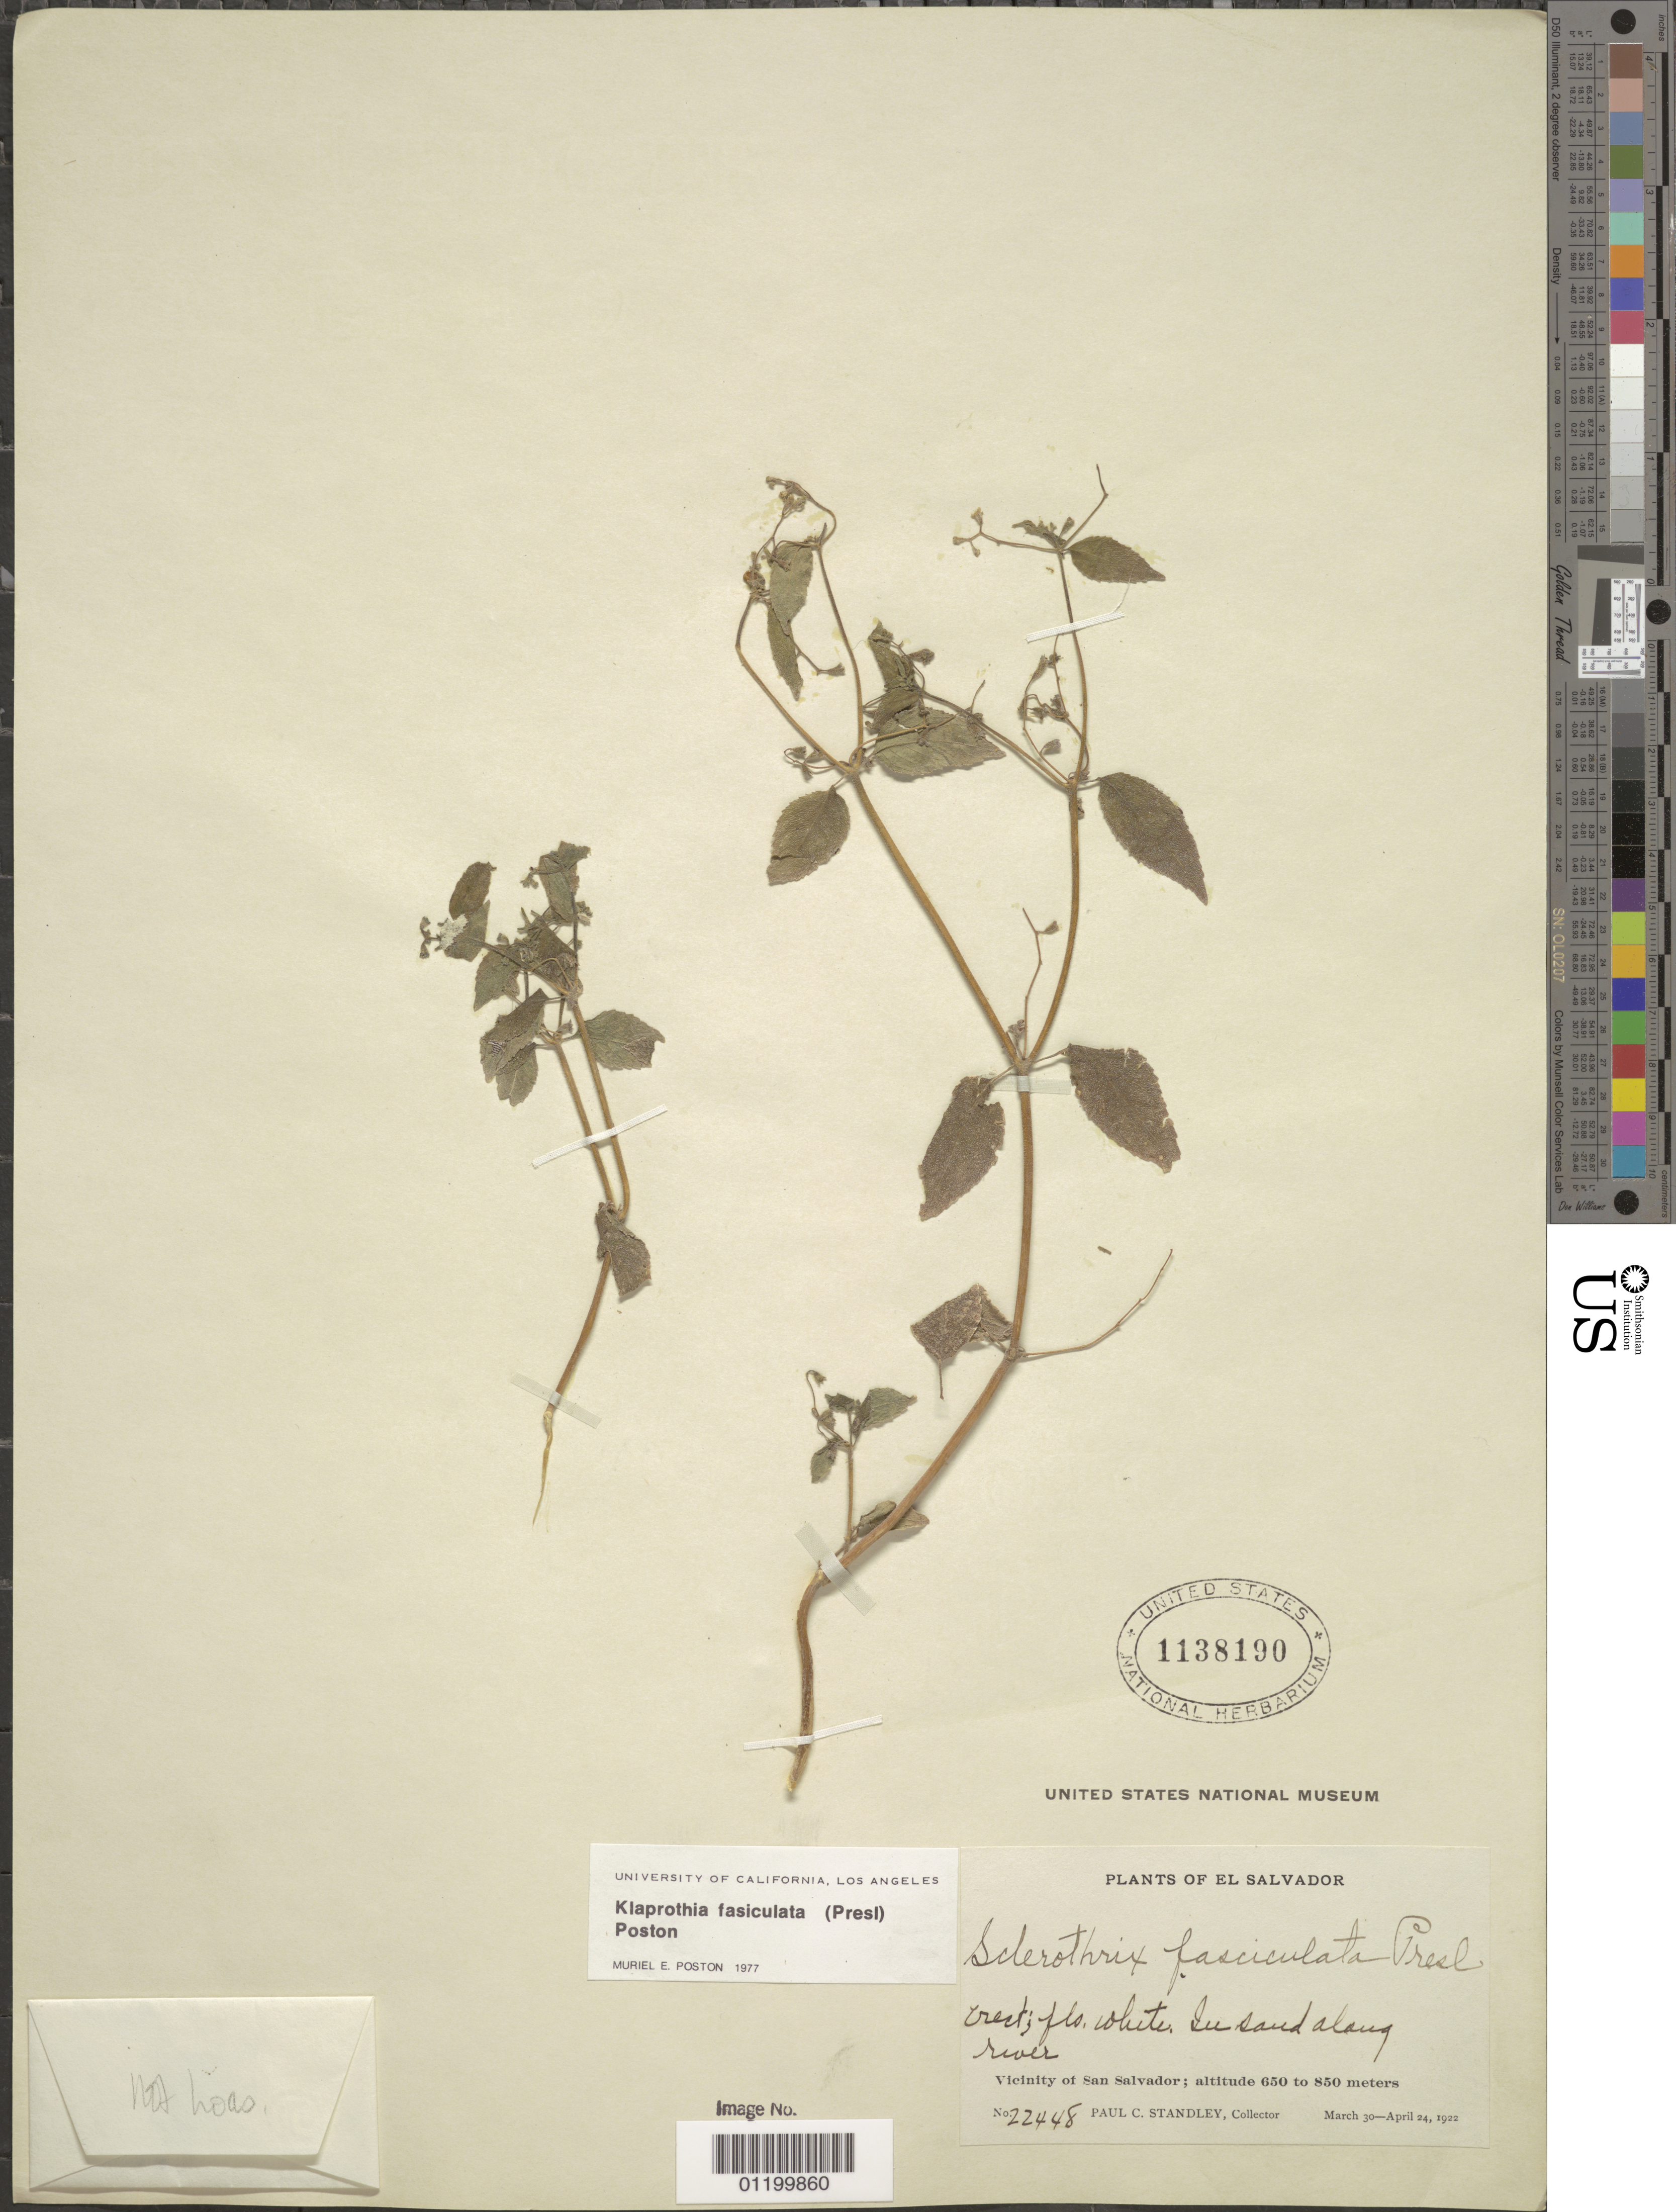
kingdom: Plantae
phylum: Tracheophyta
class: Magnoliopsida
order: Cornales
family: Loasaceae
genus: Klaprothia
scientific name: Klaprothia fasciculata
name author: (C. Presl) Poston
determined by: Poston, M. E.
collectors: P. C. Standley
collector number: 22448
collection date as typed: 30 Mar 1922 to 24 Apr 1922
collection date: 1922-03-30/1922-04-24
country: El Salvador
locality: Vicinity of San Salvador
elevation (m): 650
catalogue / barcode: US 1138190